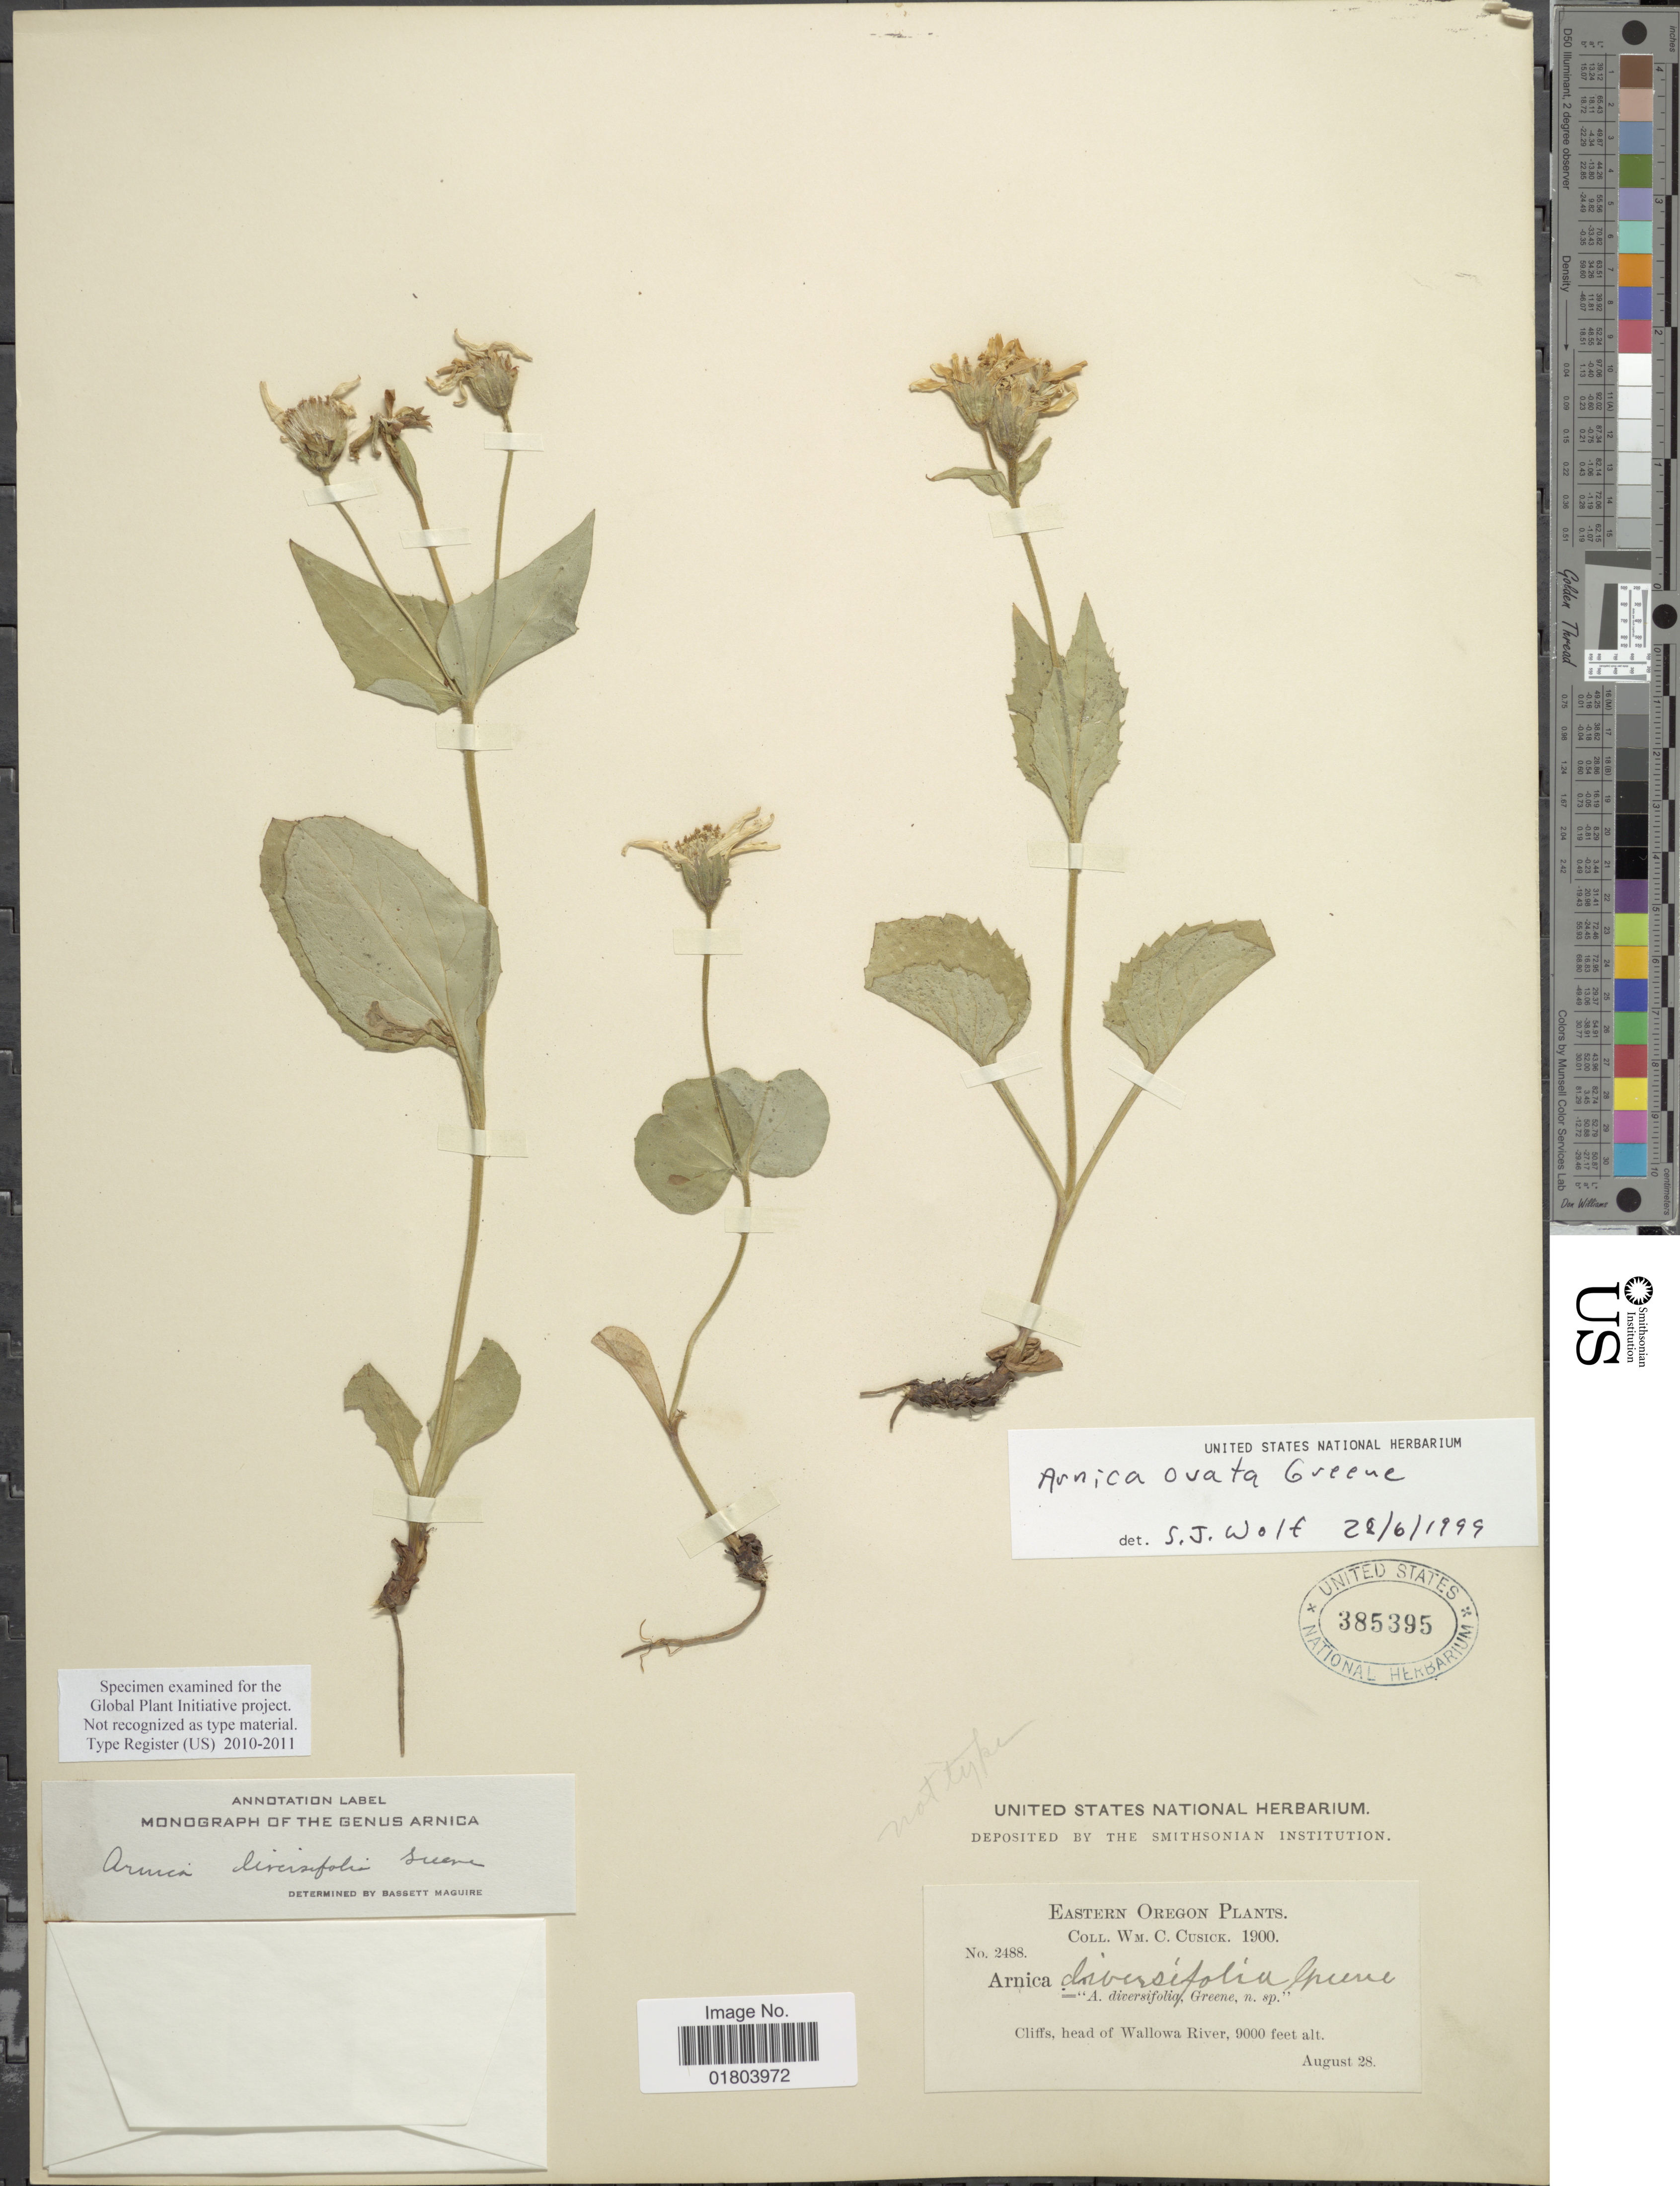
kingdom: Plantae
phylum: Tracheophyta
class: Magnoliopsida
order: Asterales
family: Asteraceae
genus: Arnica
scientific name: Arnica ovata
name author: Greene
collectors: W. C. Cusick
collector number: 2488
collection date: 1900-08-28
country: United States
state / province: Oregon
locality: Eastern Oregon, Cliffs, head of Wallowa River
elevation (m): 2743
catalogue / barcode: US 385395